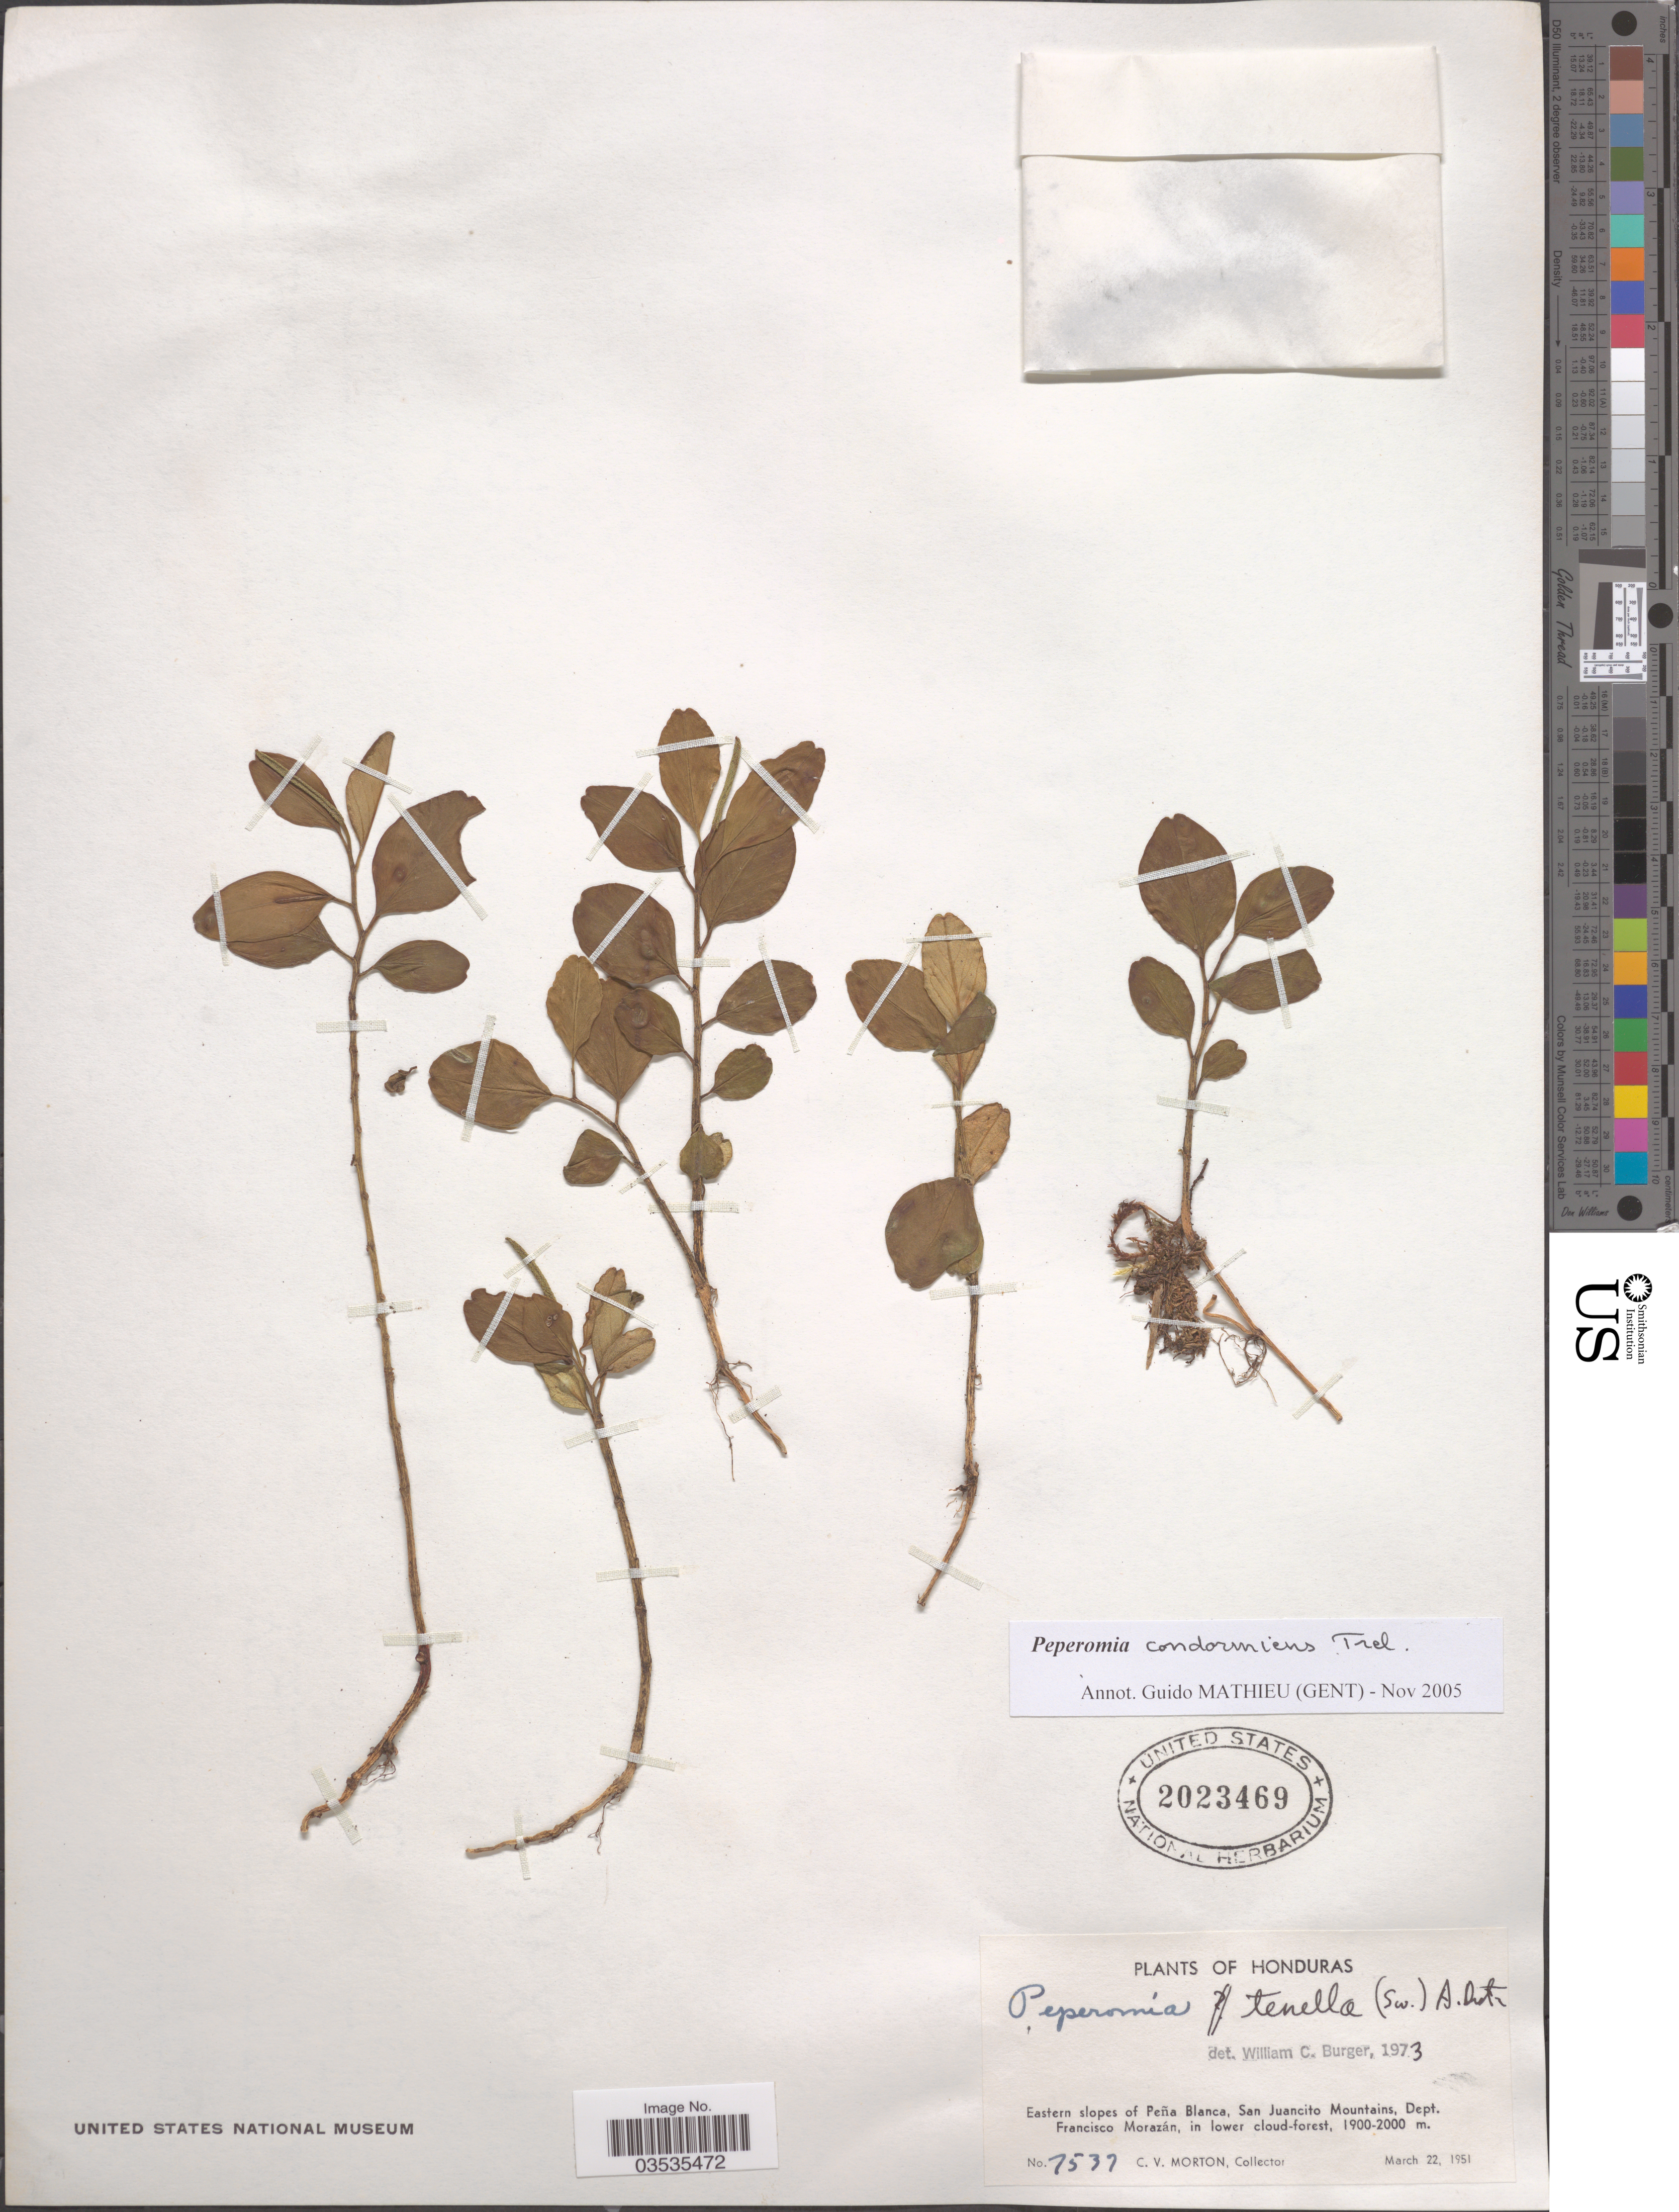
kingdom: Plantae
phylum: Tracheophyta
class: Magnoliopsida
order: Piperales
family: Piperaceae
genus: Peperomia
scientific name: Peperomia tenuipes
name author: Trel.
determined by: Jiménez, José Estaban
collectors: C. V. Morton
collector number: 7537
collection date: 1951-03-22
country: Honduras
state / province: Fco. Morazán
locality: Eastern slopes of Peña Blanca, San Juancito Mountains, Dept. Francisco Morazán.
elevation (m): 1900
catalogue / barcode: US 2023469